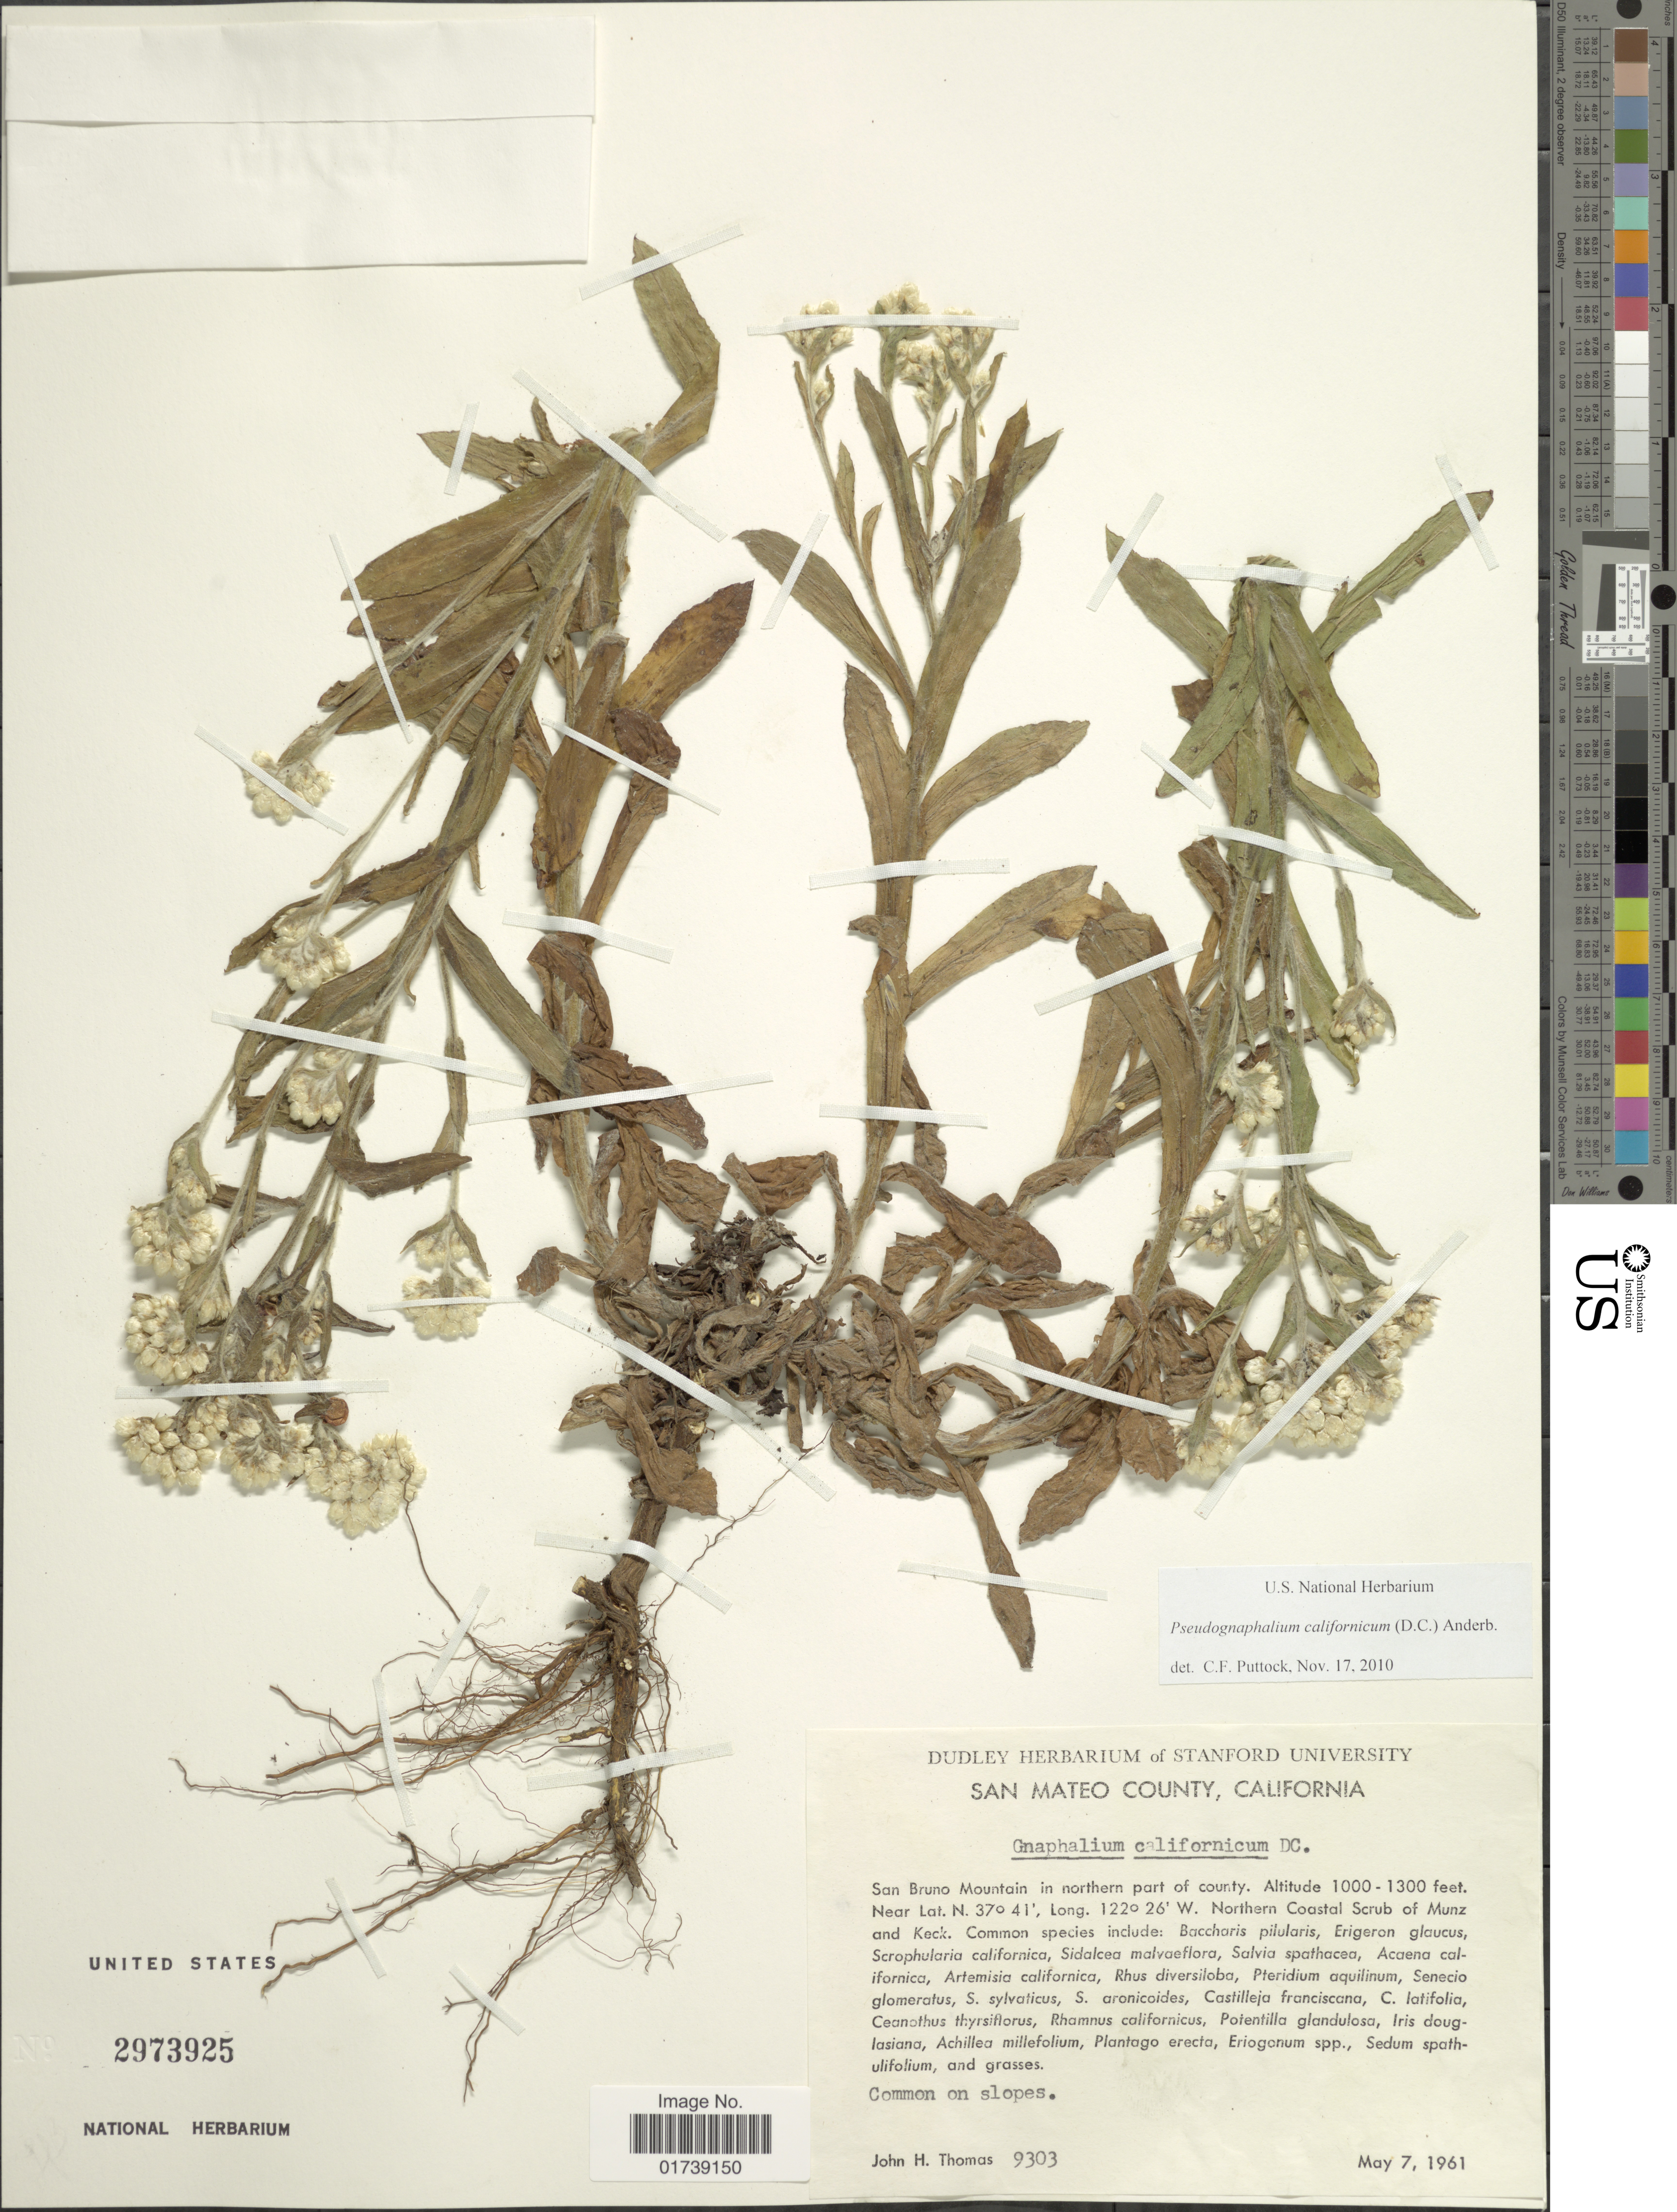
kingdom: Plantae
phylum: Tracheophyta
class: Magnoliopsida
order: Asterales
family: Asteraceae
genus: Pseudognaphalium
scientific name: Pseudognaphalium californicum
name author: (DC.) Anderb.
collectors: J. H. Thomas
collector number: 9303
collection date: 1961-05-07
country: United States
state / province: California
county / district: San Mateo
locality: San Mateo County, San Bruno Mountain in northern part of the County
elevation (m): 305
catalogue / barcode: US 2973925